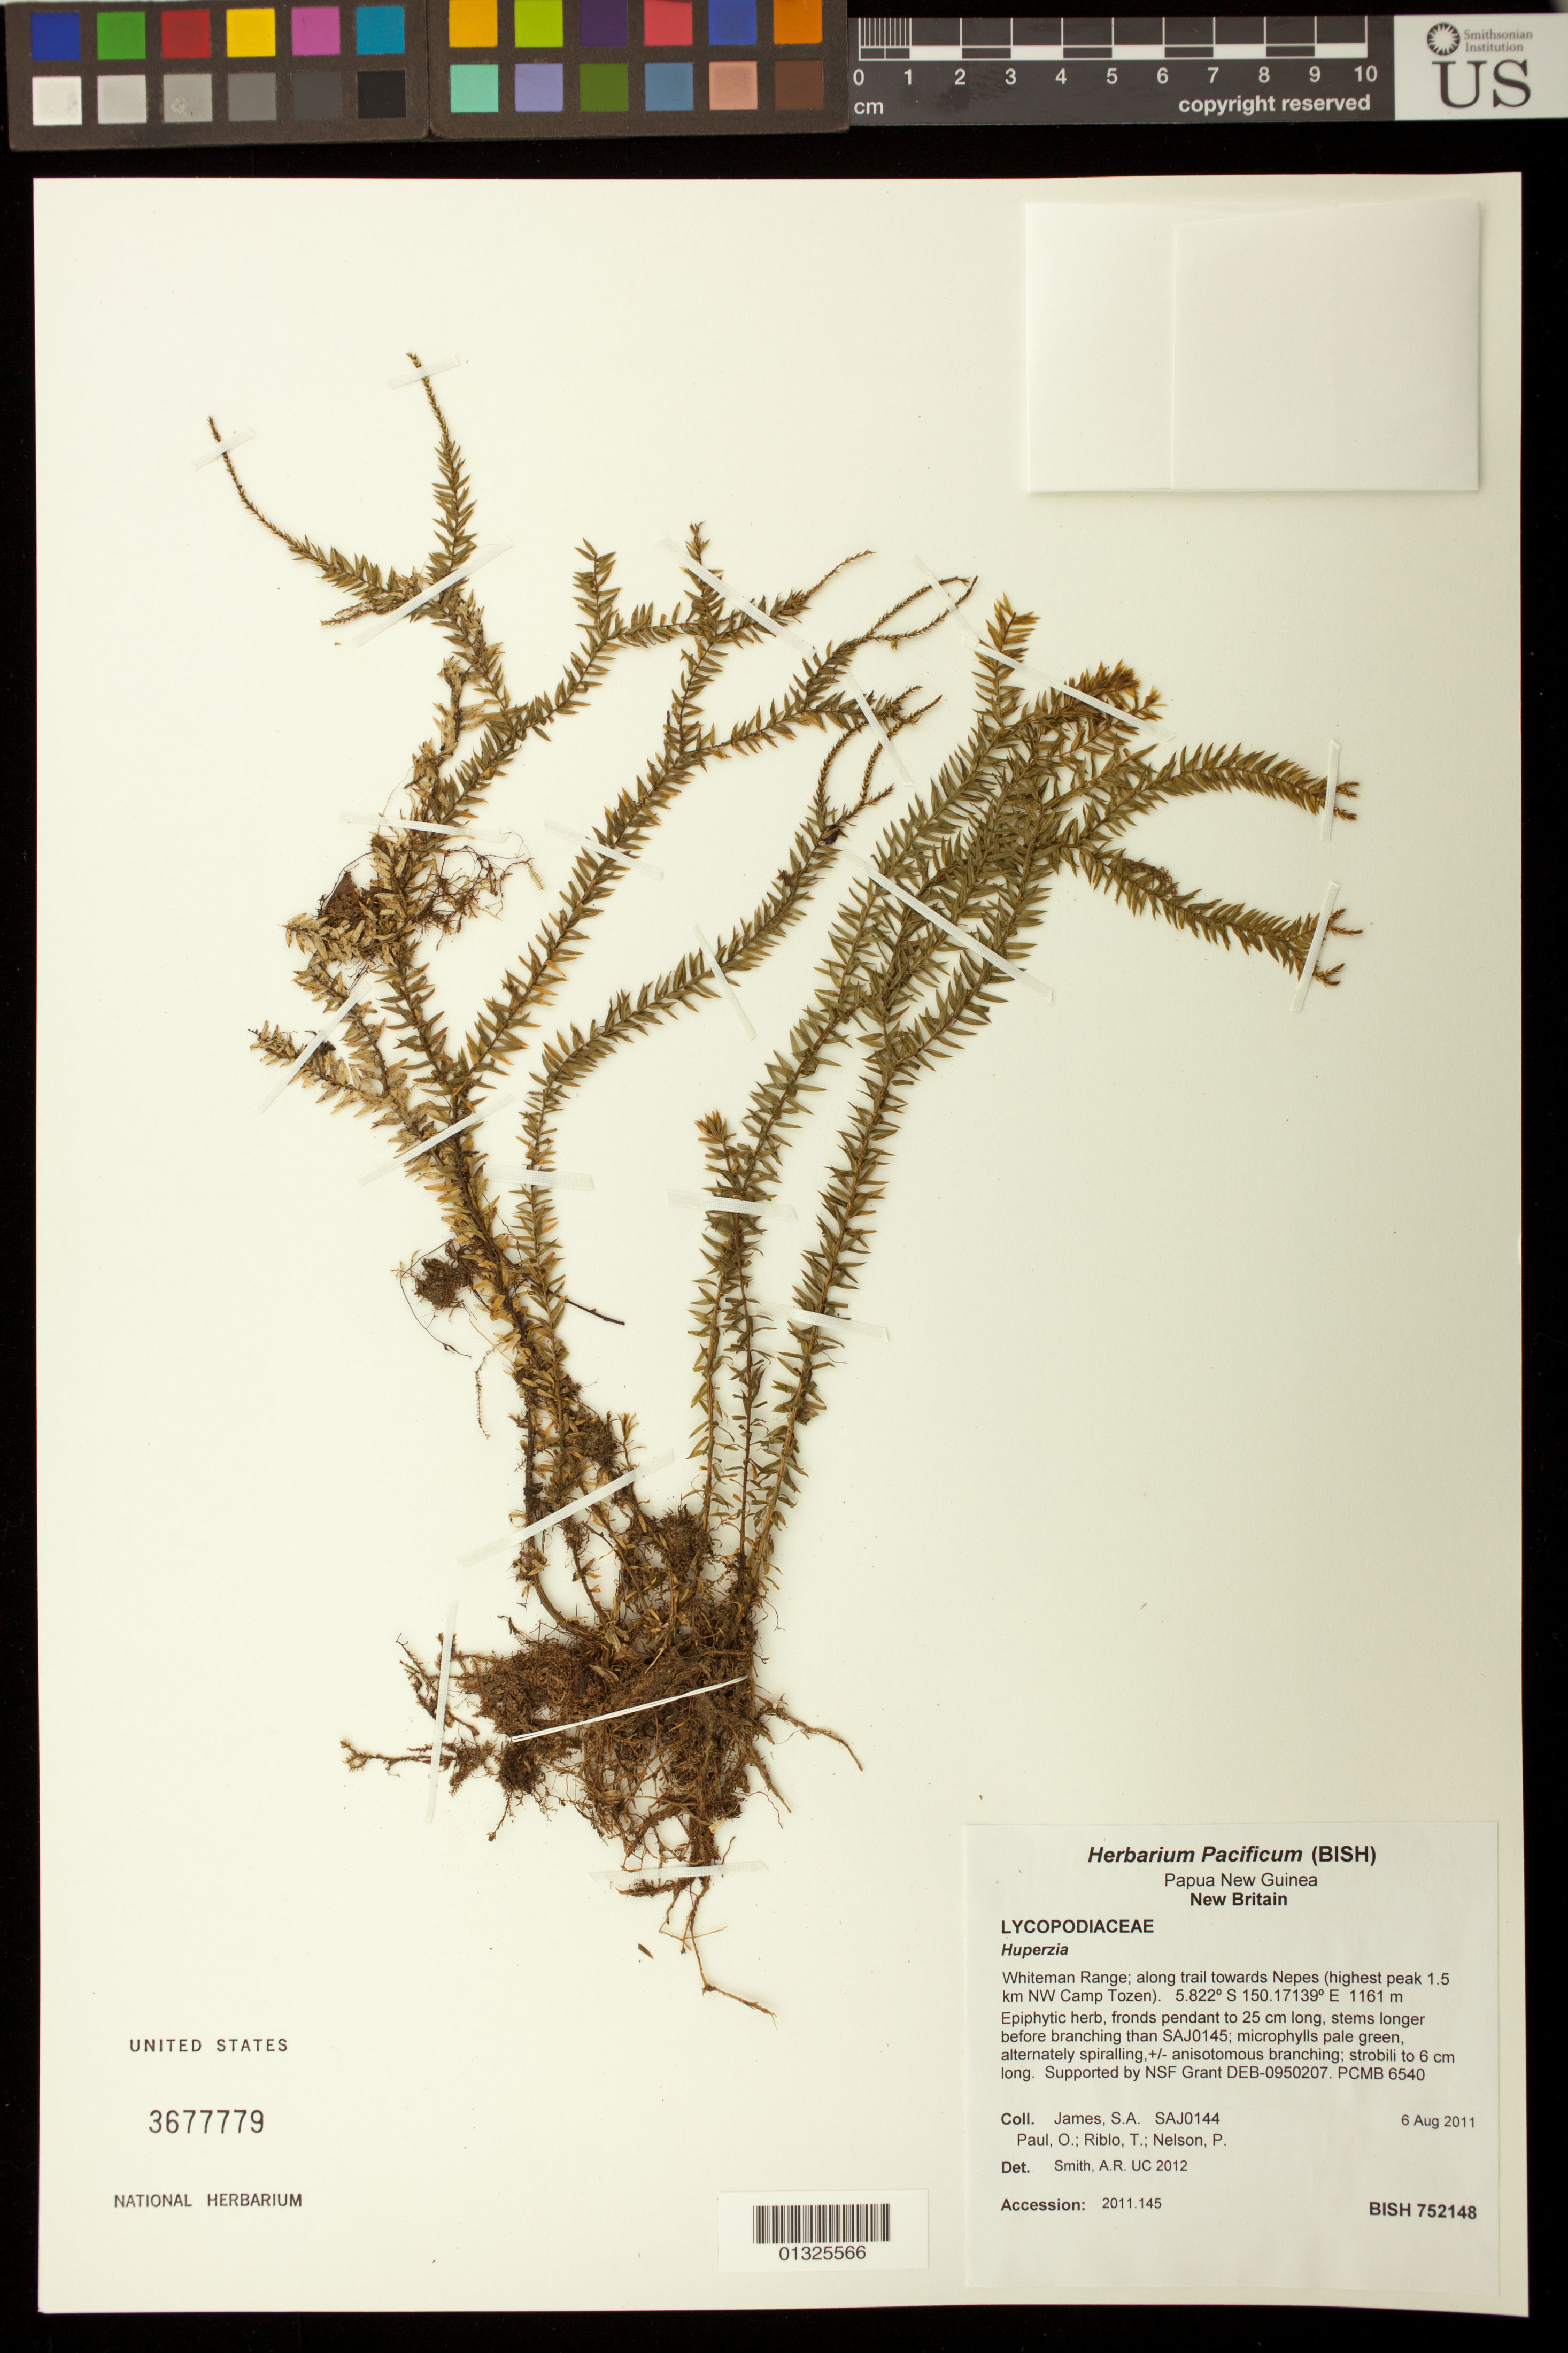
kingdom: Plantae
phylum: Tracheophyta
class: Lycopodiopsida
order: Lycopodiales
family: Lycopodiaceae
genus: Phlegmariurus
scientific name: Phlegmariurus ledermannii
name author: (Herter) A. R. Field & Bostock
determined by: Field, A. R.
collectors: S. James, O. Paul, T. Riblo & P. Nelson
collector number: SAJ0144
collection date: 2011-08-06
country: Papua New Guinea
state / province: New Britain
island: New Britain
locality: Whiteman Range, along trail towards Nepes (highest peak 1.5 km NW Camp Tozen).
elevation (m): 1161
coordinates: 5.822 S, 150.17139 E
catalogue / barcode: US 3677779